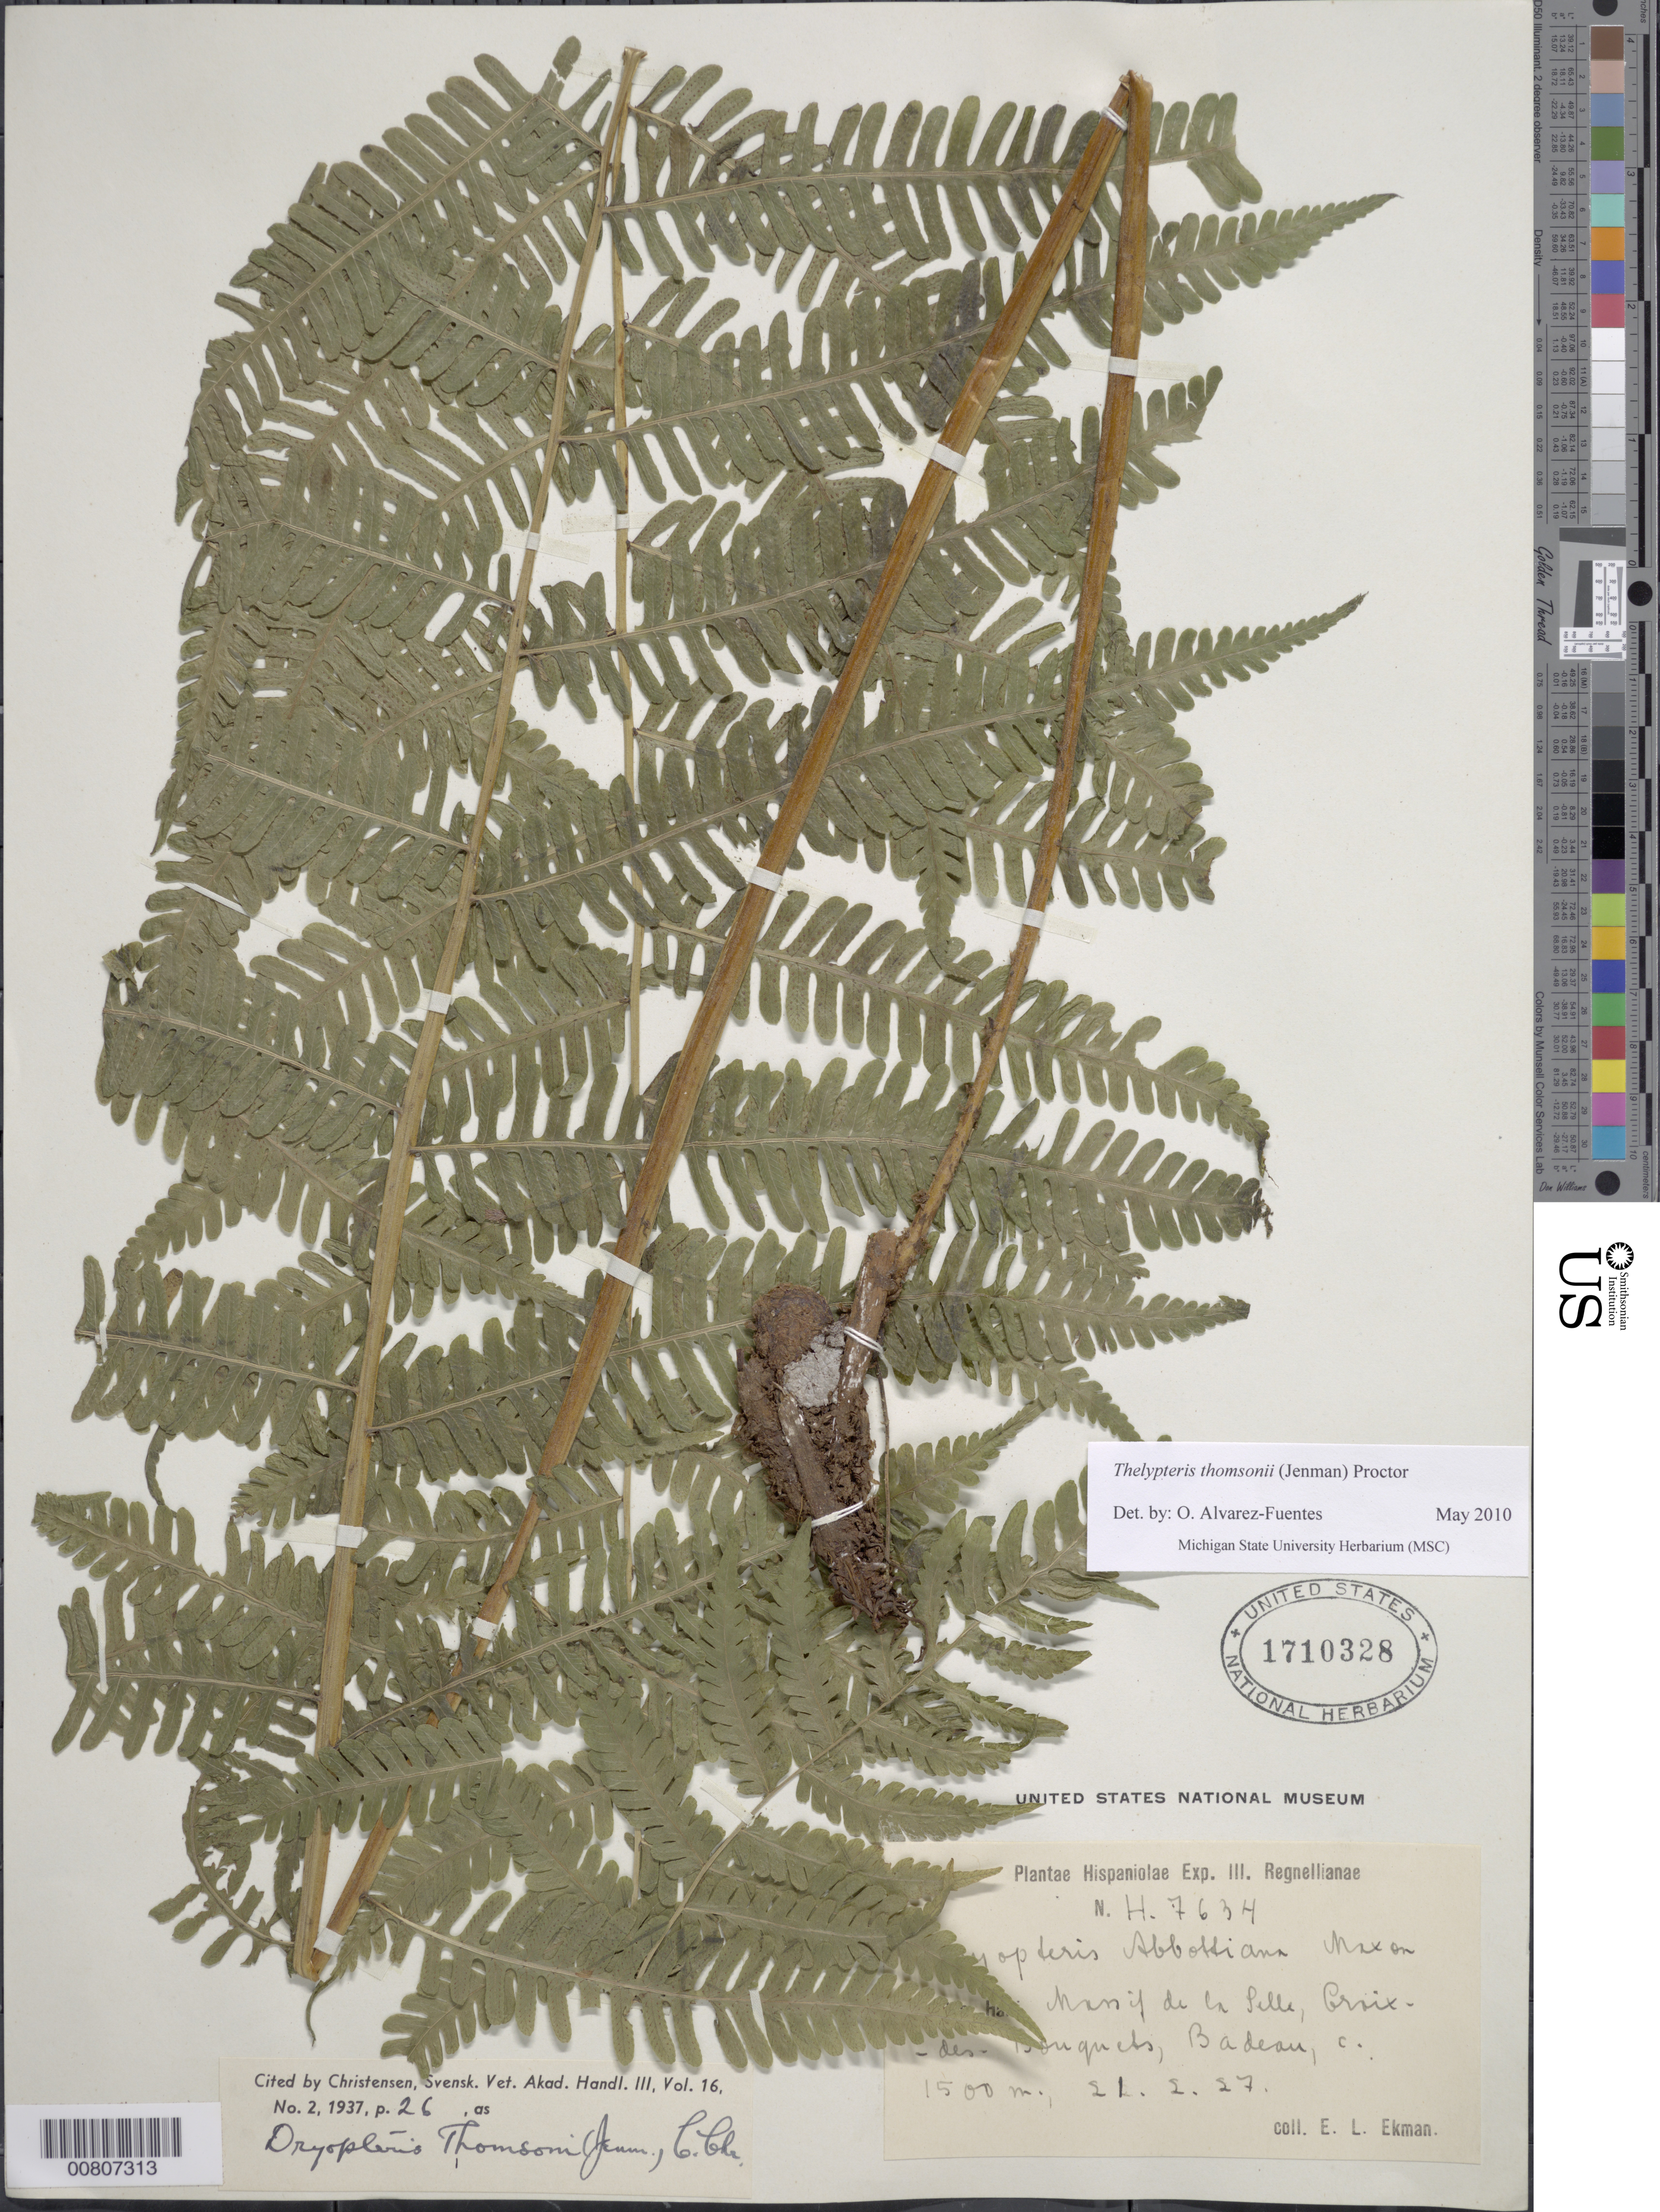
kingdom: Plantae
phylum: Tracheophyta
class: Polypodiopsida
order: Polypodiales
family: Thelypteridaceae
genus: Amauropelta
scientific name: Amauropelta thomsonii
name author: (Jenman) Pic. Serm.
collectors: E. L. Ekman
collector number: H 7634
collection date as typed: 21 Feb 1927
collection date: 1927-02-21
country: Haiti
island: Hispaniola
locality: Massif de la Selle, Croix des Bouquets, Badeau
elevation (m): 1500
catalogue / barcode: US 1710328